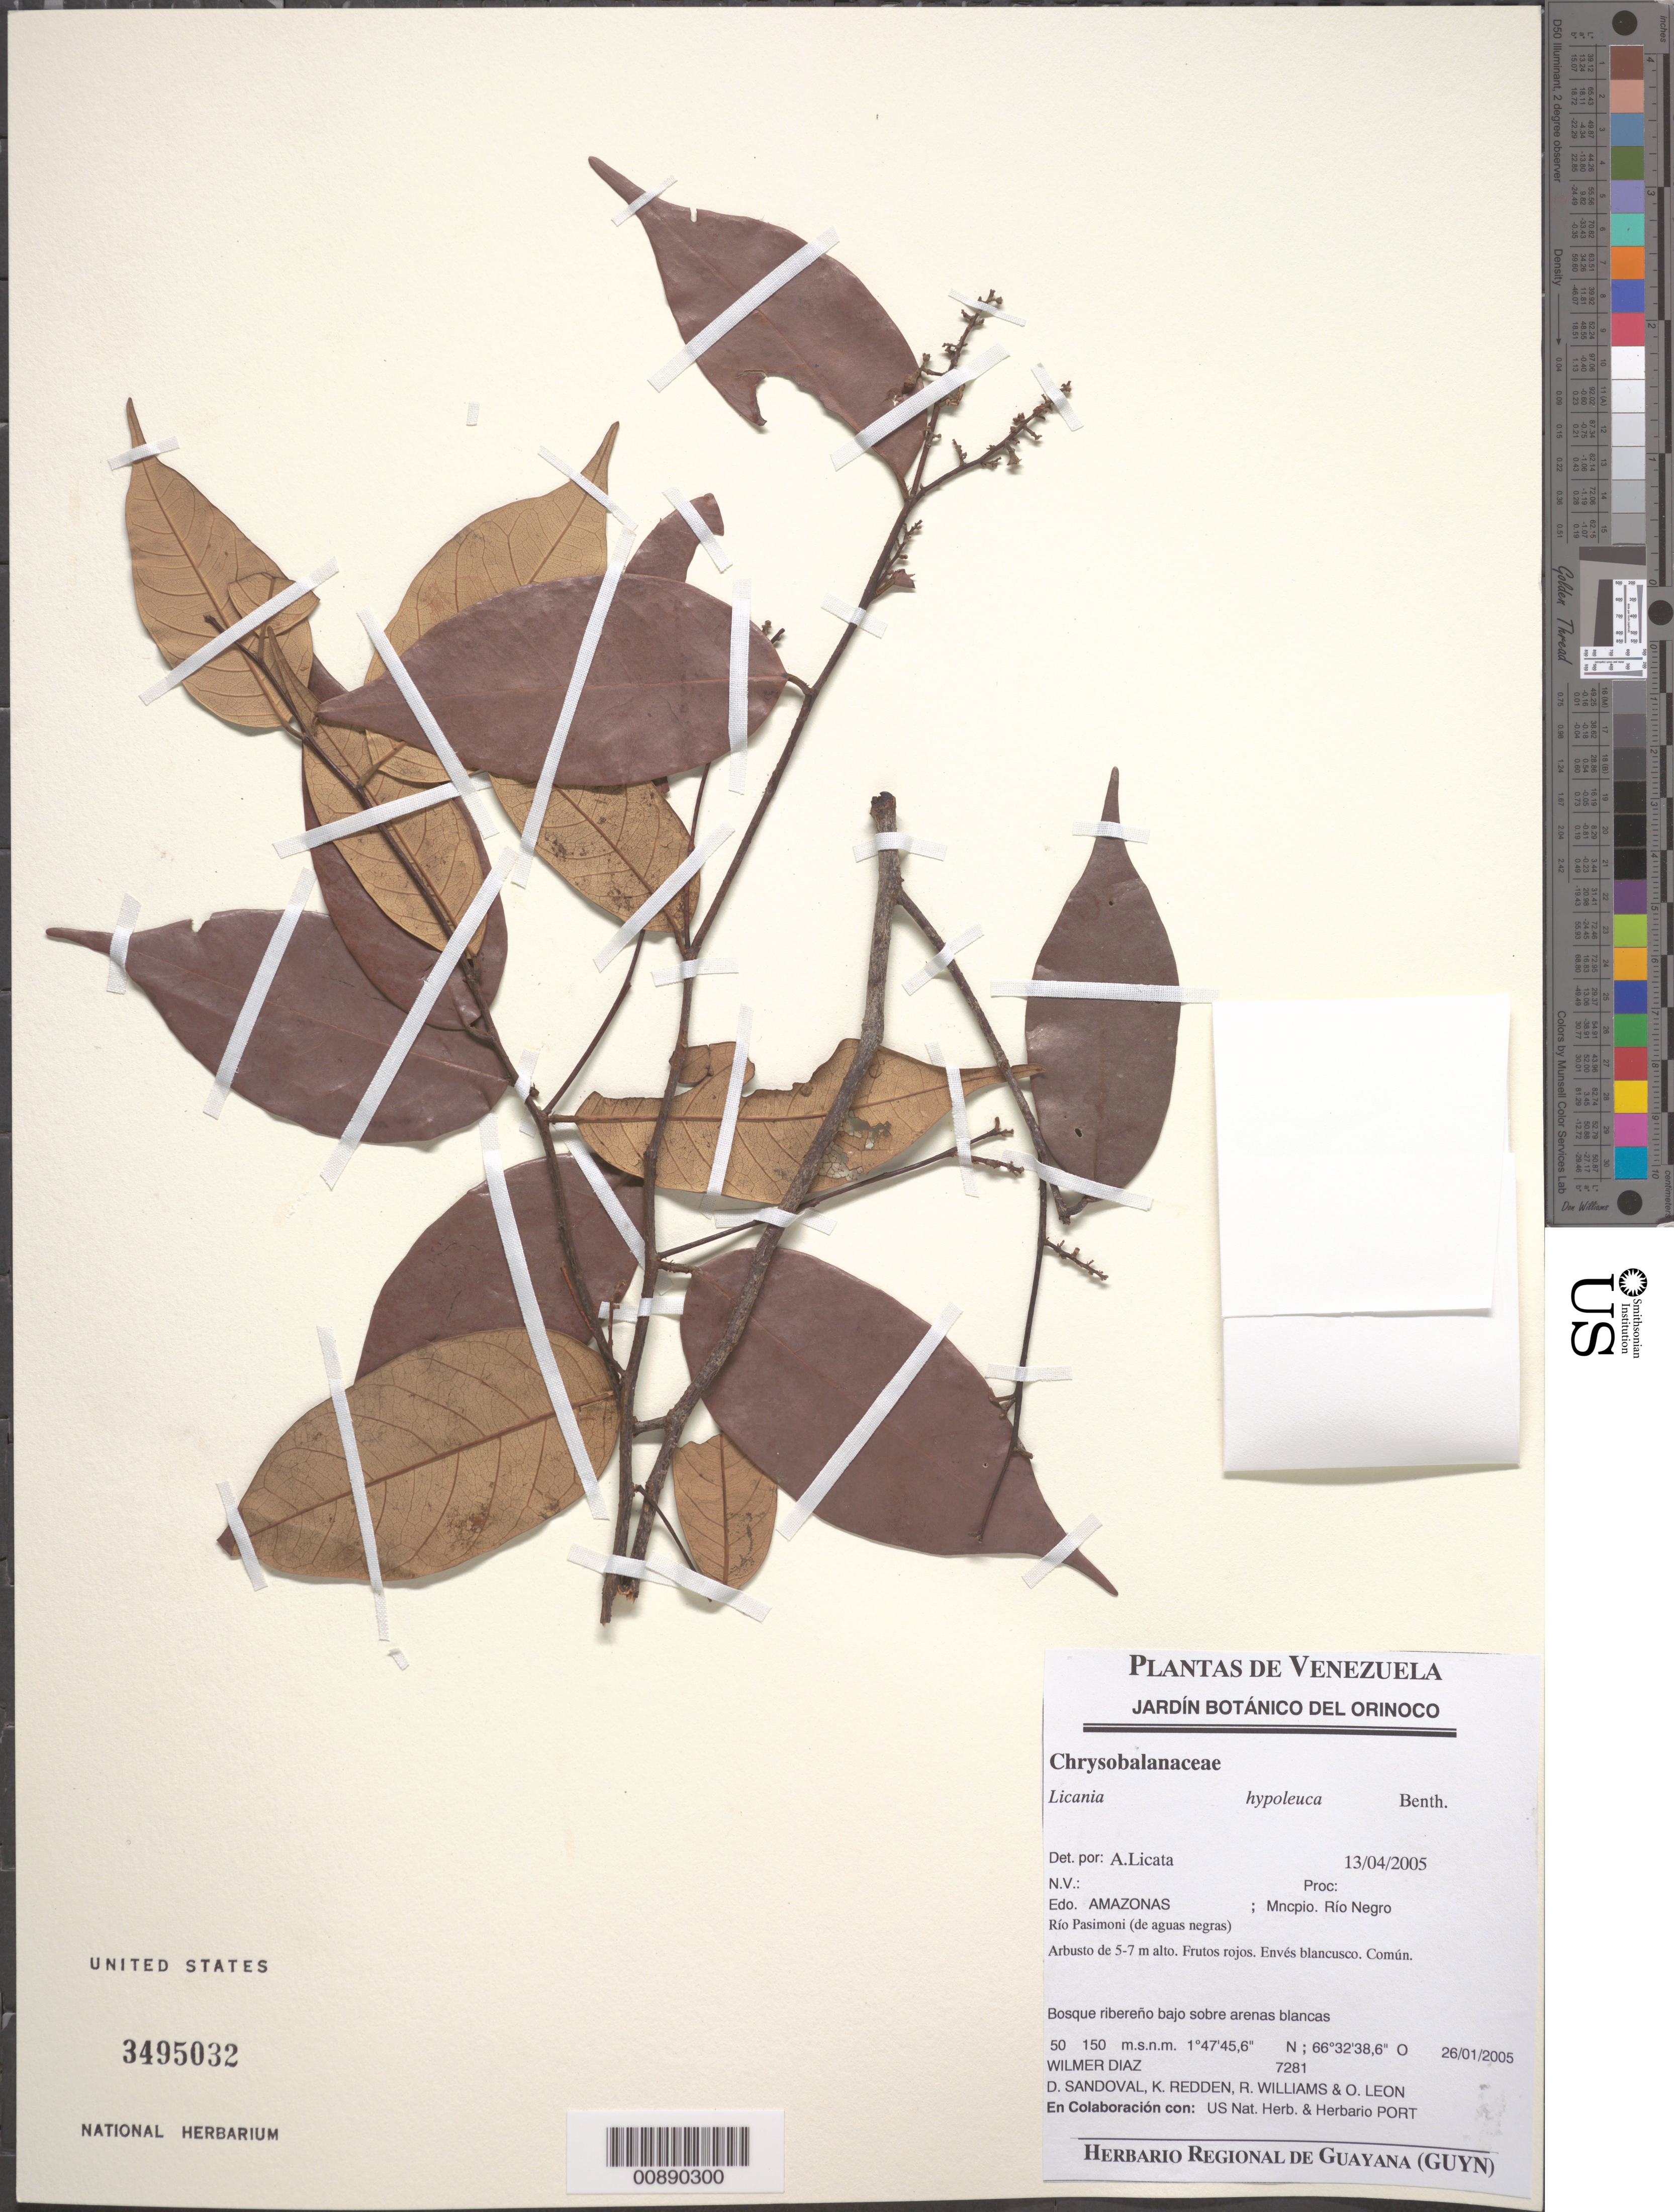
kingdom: Plantae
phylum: Tracheophyta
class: Magnoliopsida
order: Malpighiales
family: Chrysobalanaceae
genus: Licania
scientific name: Licania hypoleuca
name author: Benth.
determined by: Licata, A., (PORT), Univ. Nac. Exp. de los Llanos Ezequiel Zamora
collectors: W. Díaz P., D. Sandoval, K. M. Redden, R. Williams & O. León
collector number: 7281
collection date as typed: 26-Jan-05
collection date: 2005-01-26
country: Venezuela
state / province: Amazonas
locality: Mun. Río Negro, Río Pasimoni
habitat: Bosque ribereño bajo sobre arenas blancas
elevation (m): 50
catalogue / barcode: US 3495032